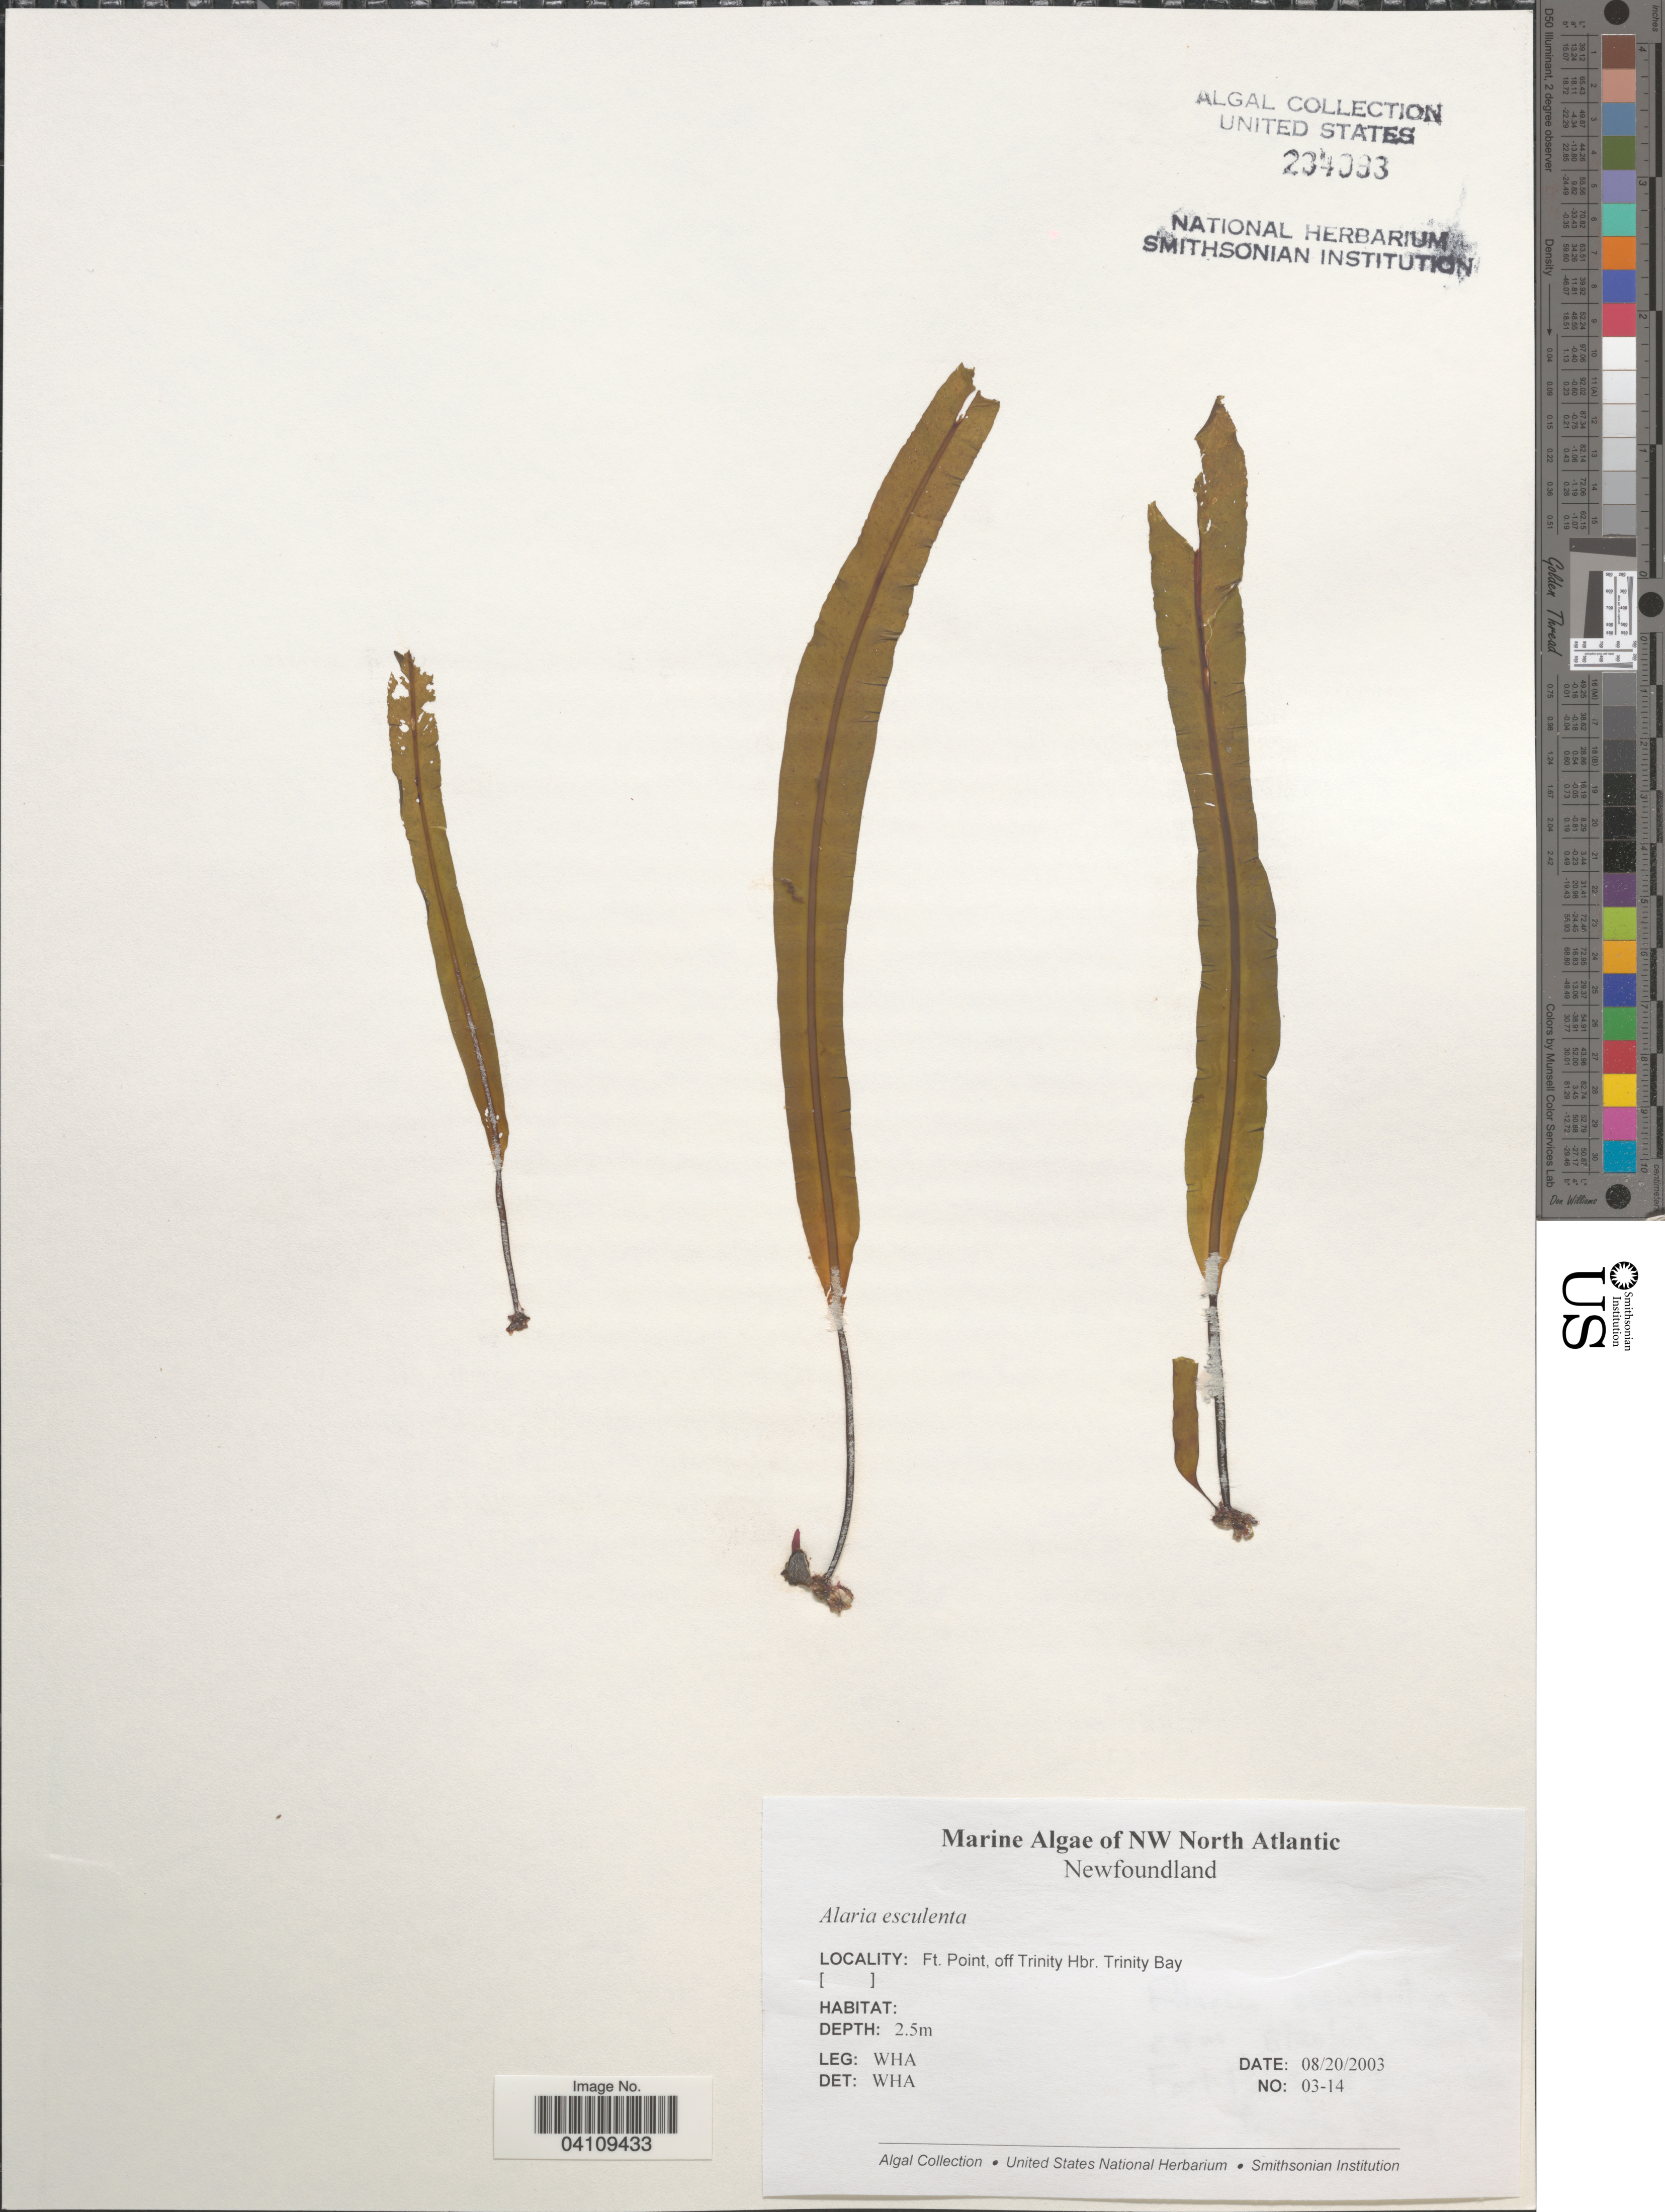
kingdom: Chromista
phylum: Ochrophyta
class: Phaeophyceae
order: Laminariales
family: Alariaceae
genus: Alaria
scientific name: Alaria esculenta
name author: (L.) Greville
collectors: W. H. Adey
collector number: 03-14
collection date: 2003-08-20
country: Canada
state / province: Newfoundland and Labrador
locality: NW North Atlantic. Ft. Point, off Trinity Hbr. Trinity Bay.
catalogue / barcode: US 234093